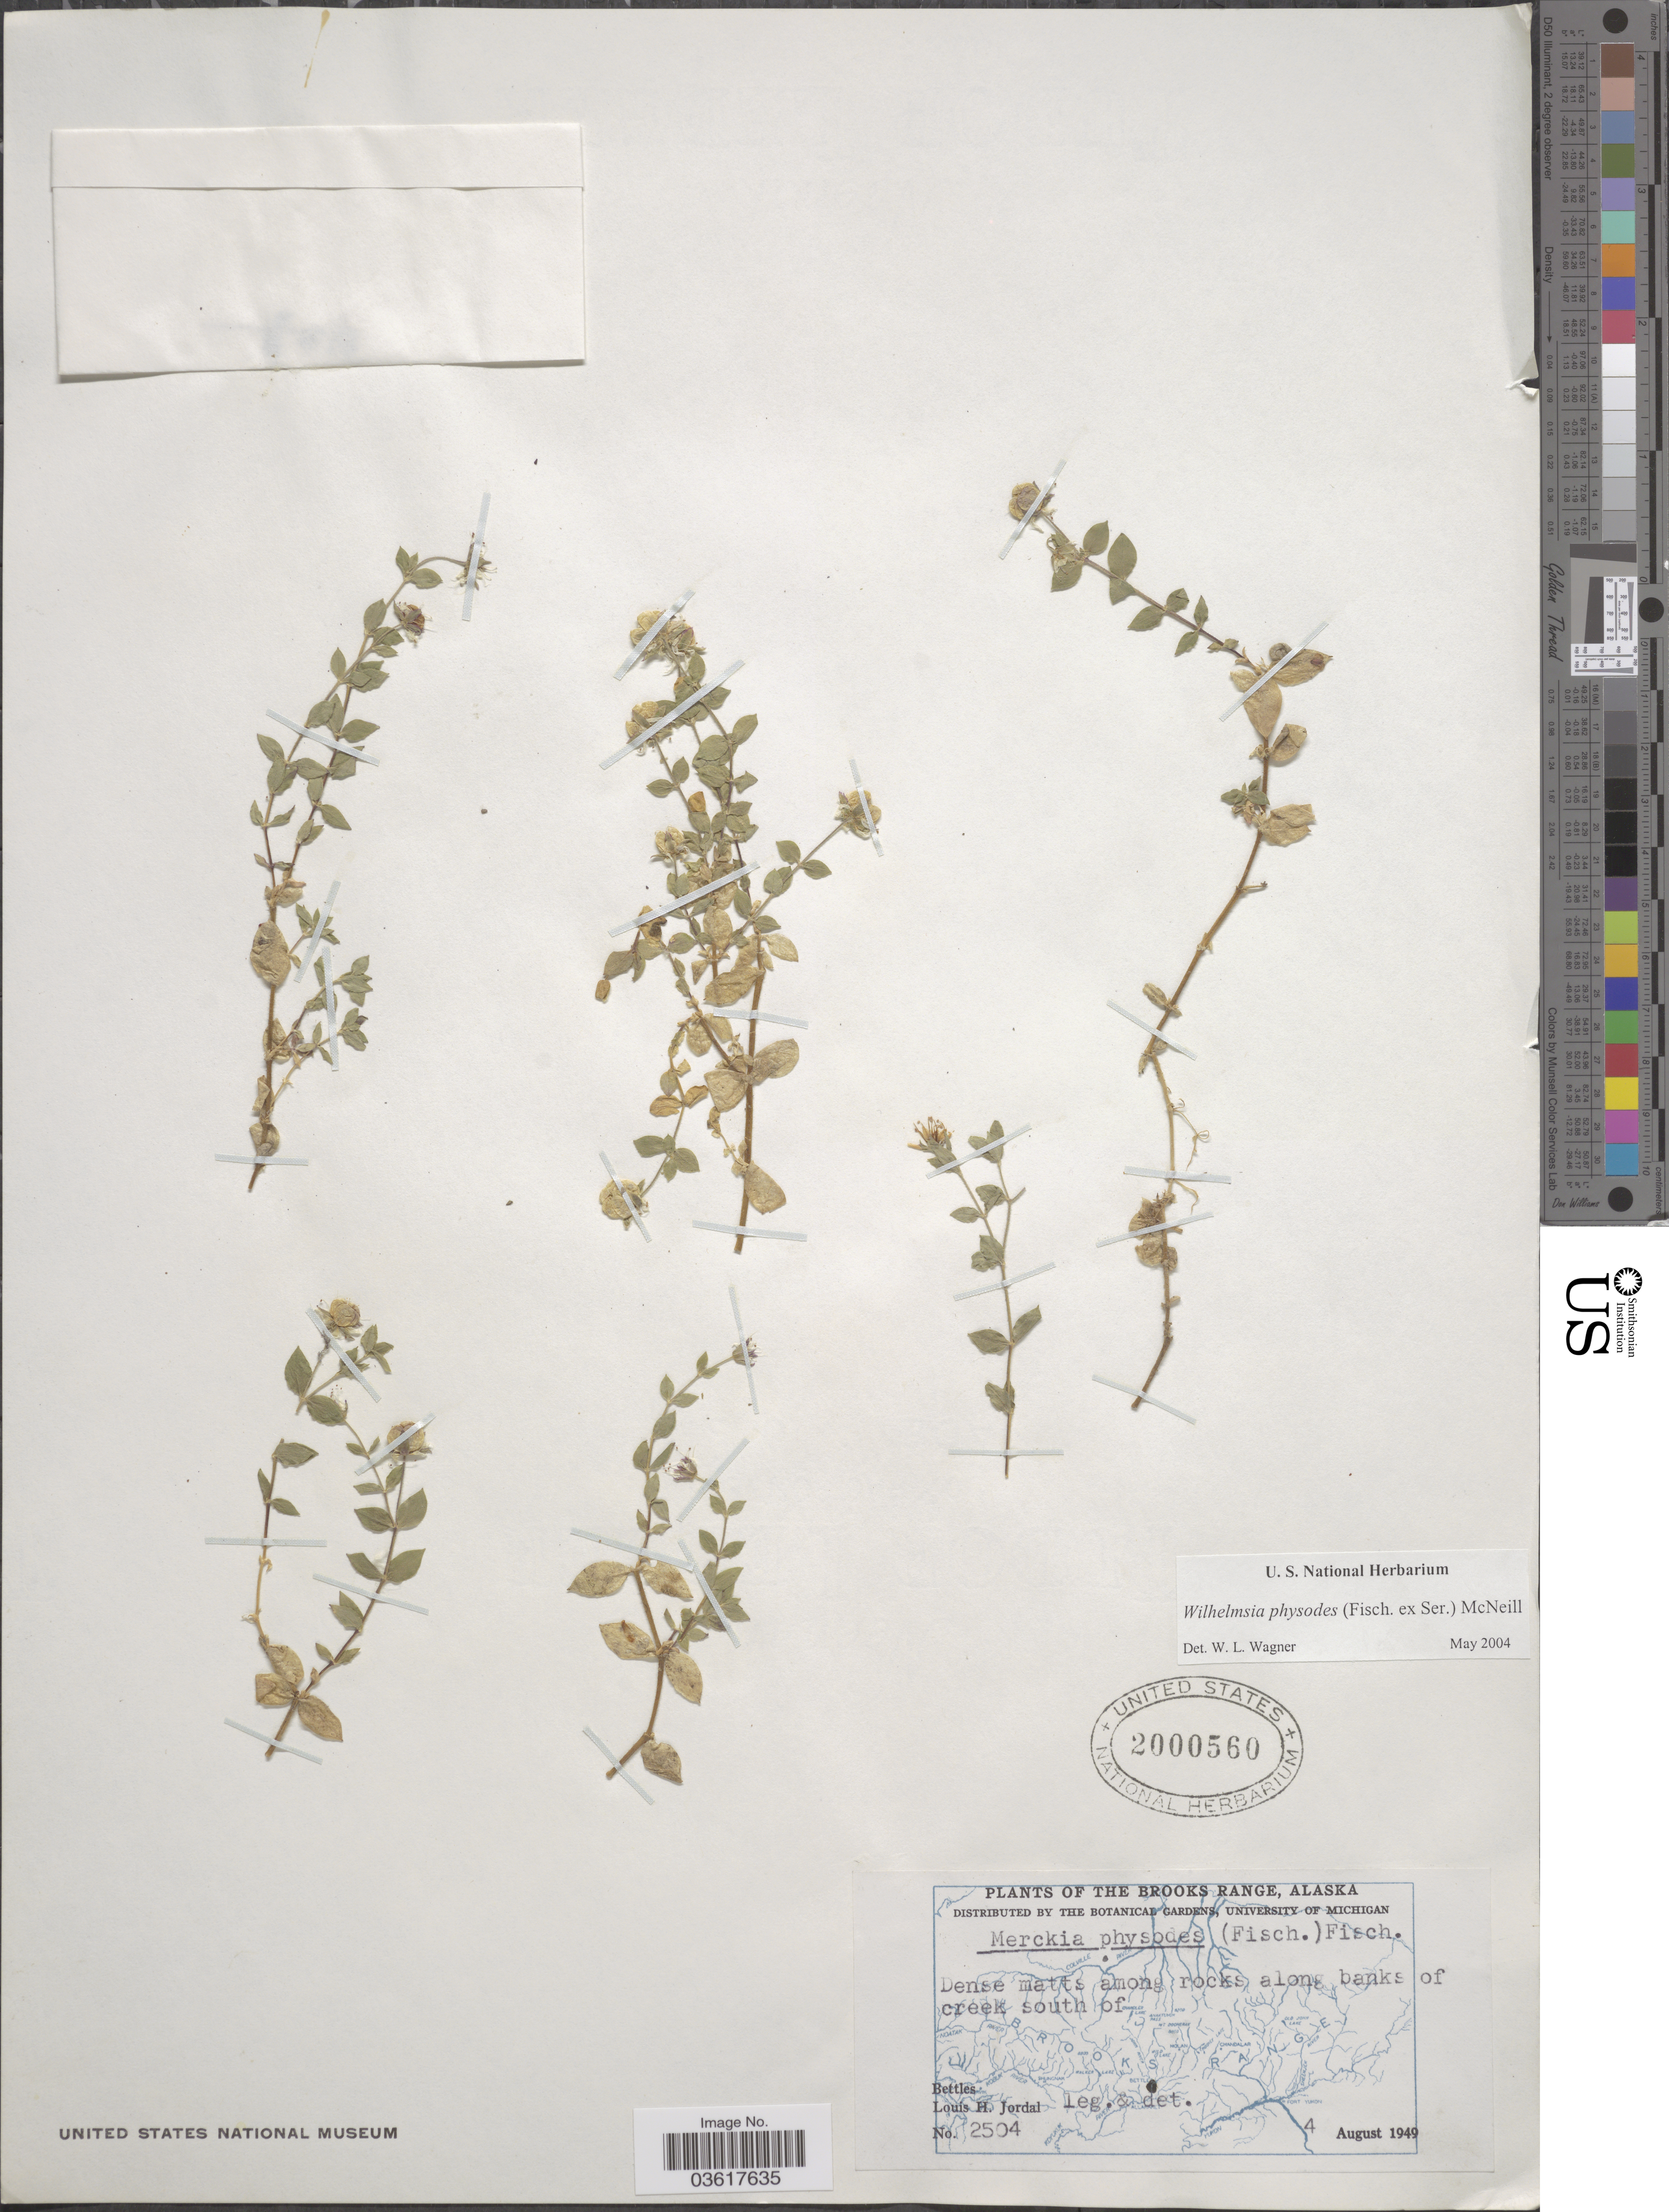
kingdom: Plantae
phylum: Tracheophyta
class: Magnoliopsida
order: Caryophyllales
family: Caryophyllaceae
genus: Wilhelmsia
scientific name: Wilhelmsia sp.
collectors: L. Jordal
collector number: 2504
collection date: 1949-08-04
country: United States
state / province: Alaska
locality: The Brooks Range. Dense matts among rocks along banks of creek south of Bettles.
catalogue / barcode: US 2000560